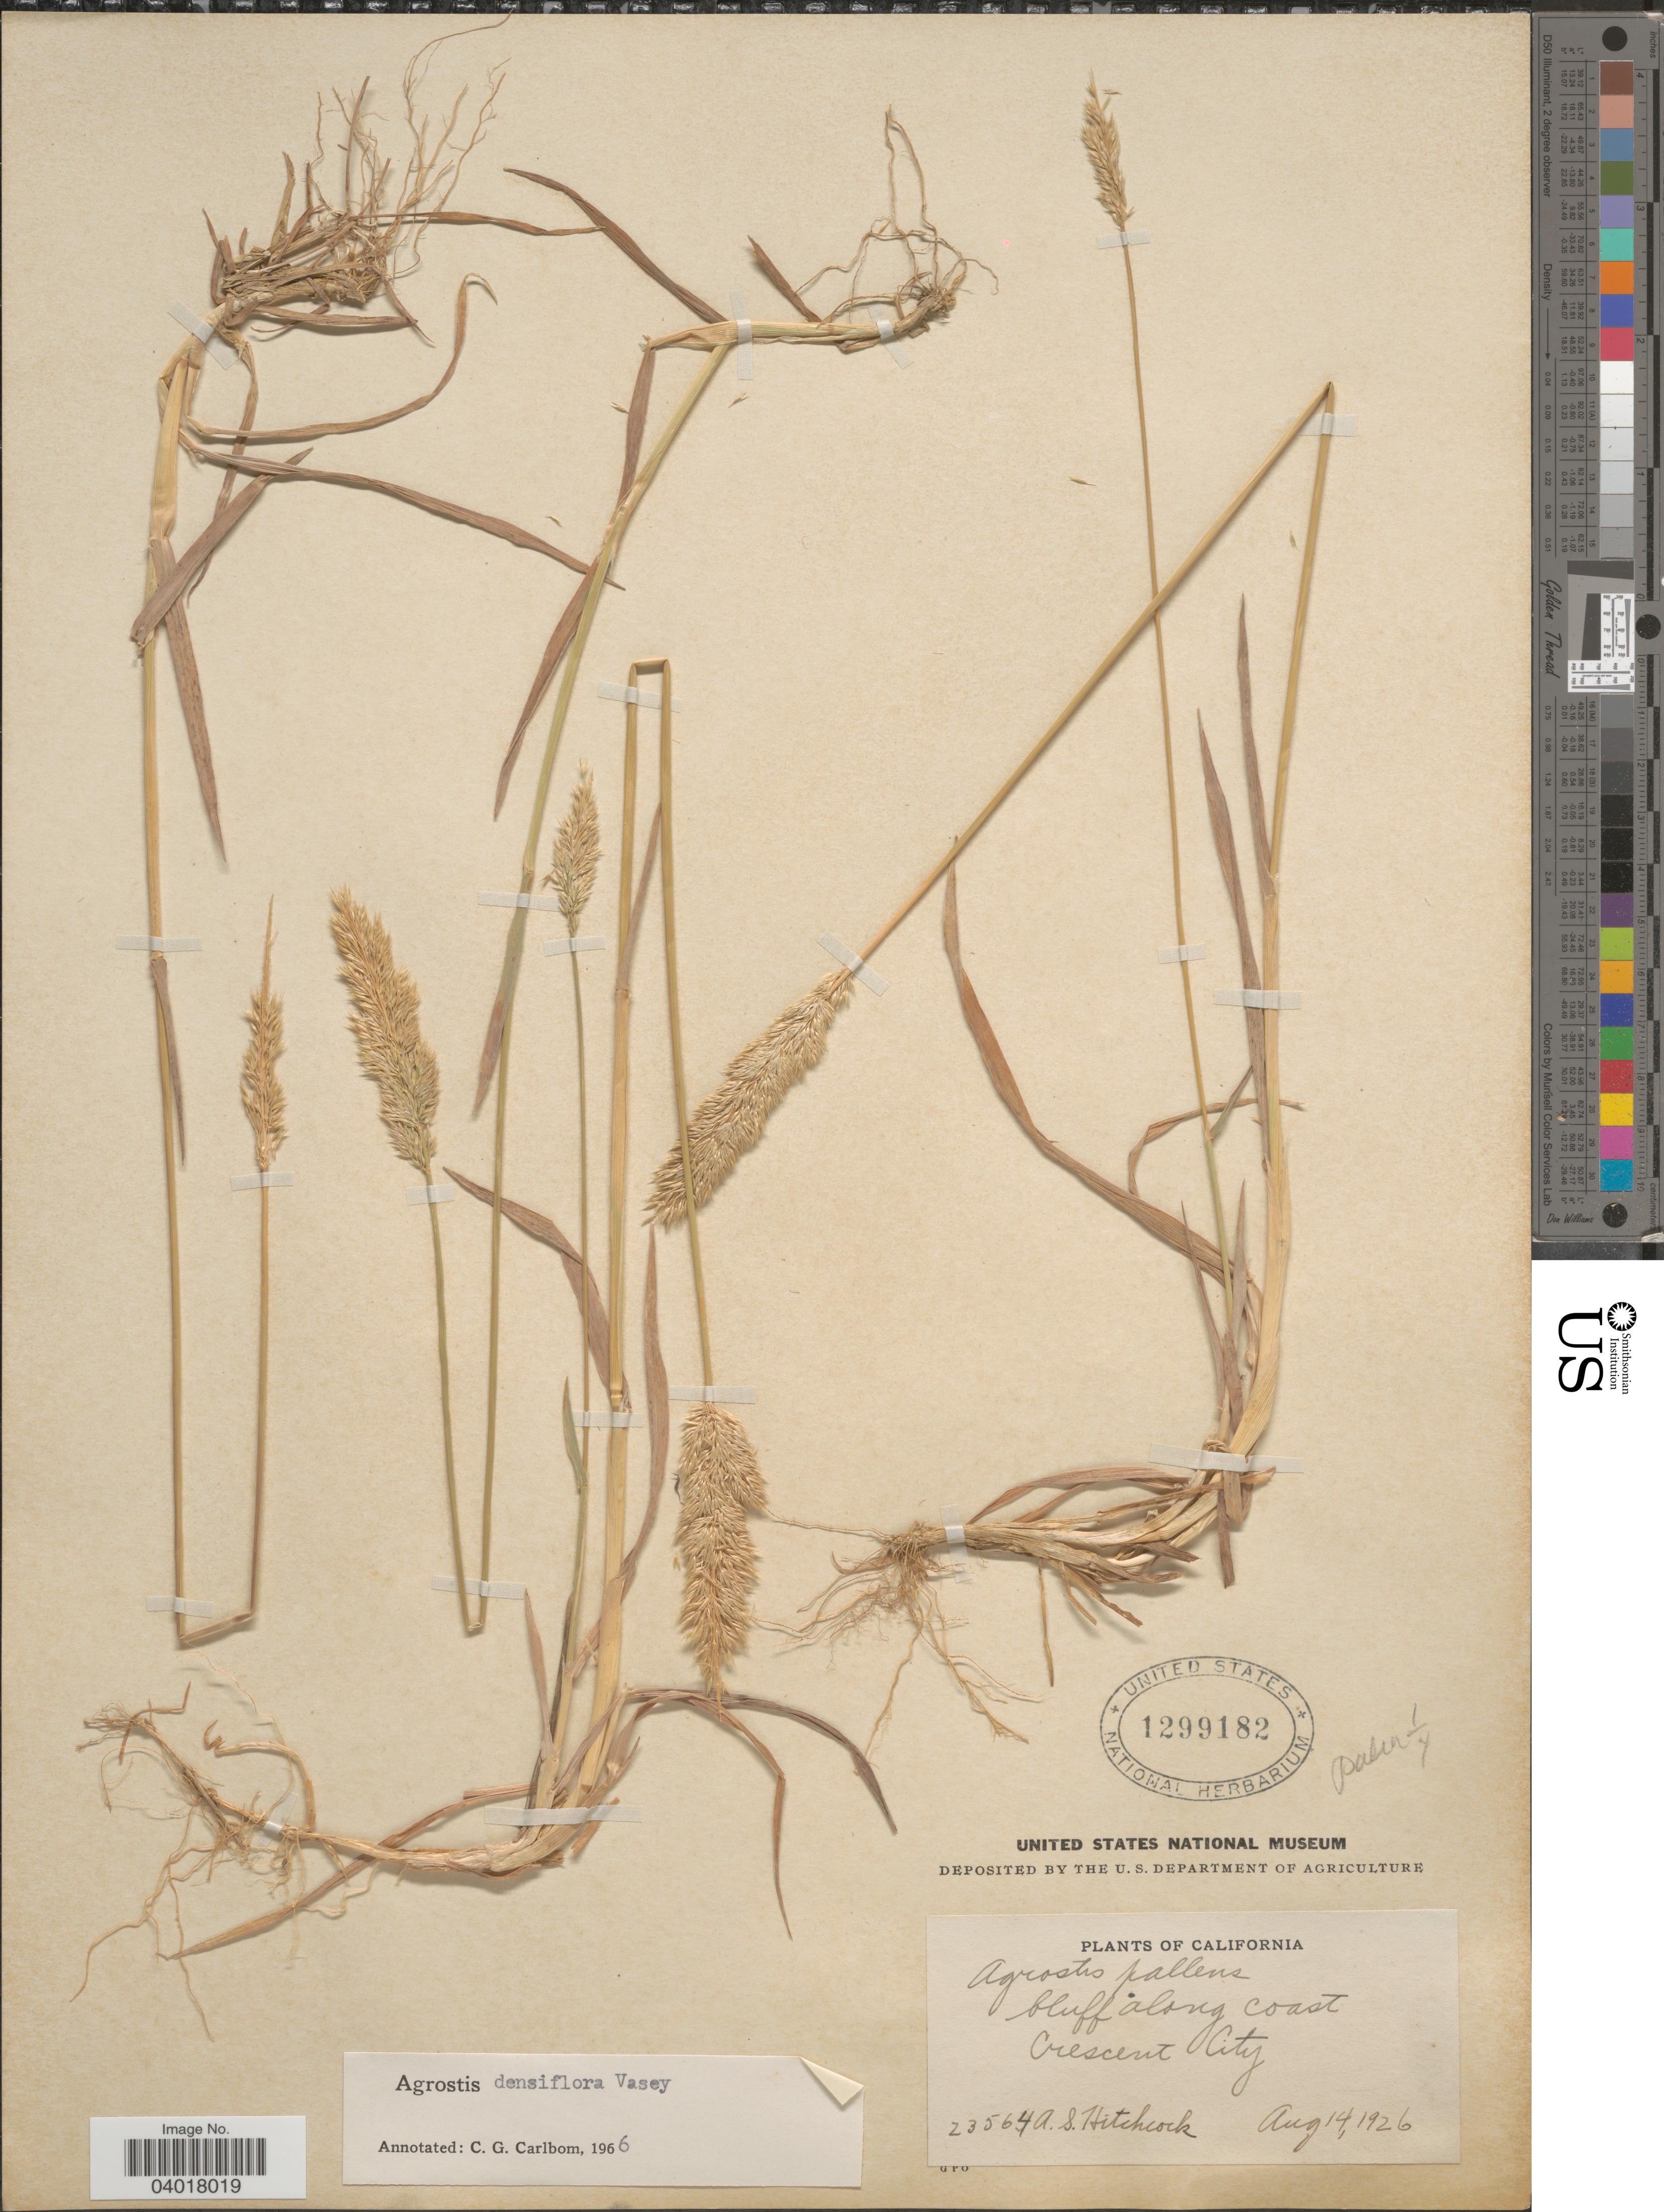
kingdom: Plantae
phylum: Tracheophyta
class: Liliopsida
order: Poales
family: Poaceae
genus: Agrostis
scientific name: Agrostis densiflora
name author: Vasey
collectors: A. S. Hitchcock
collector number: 23564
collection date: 1926-08-14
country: United States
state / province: California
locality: Bluff along coast. Crescent City.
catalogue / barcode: US 1299182